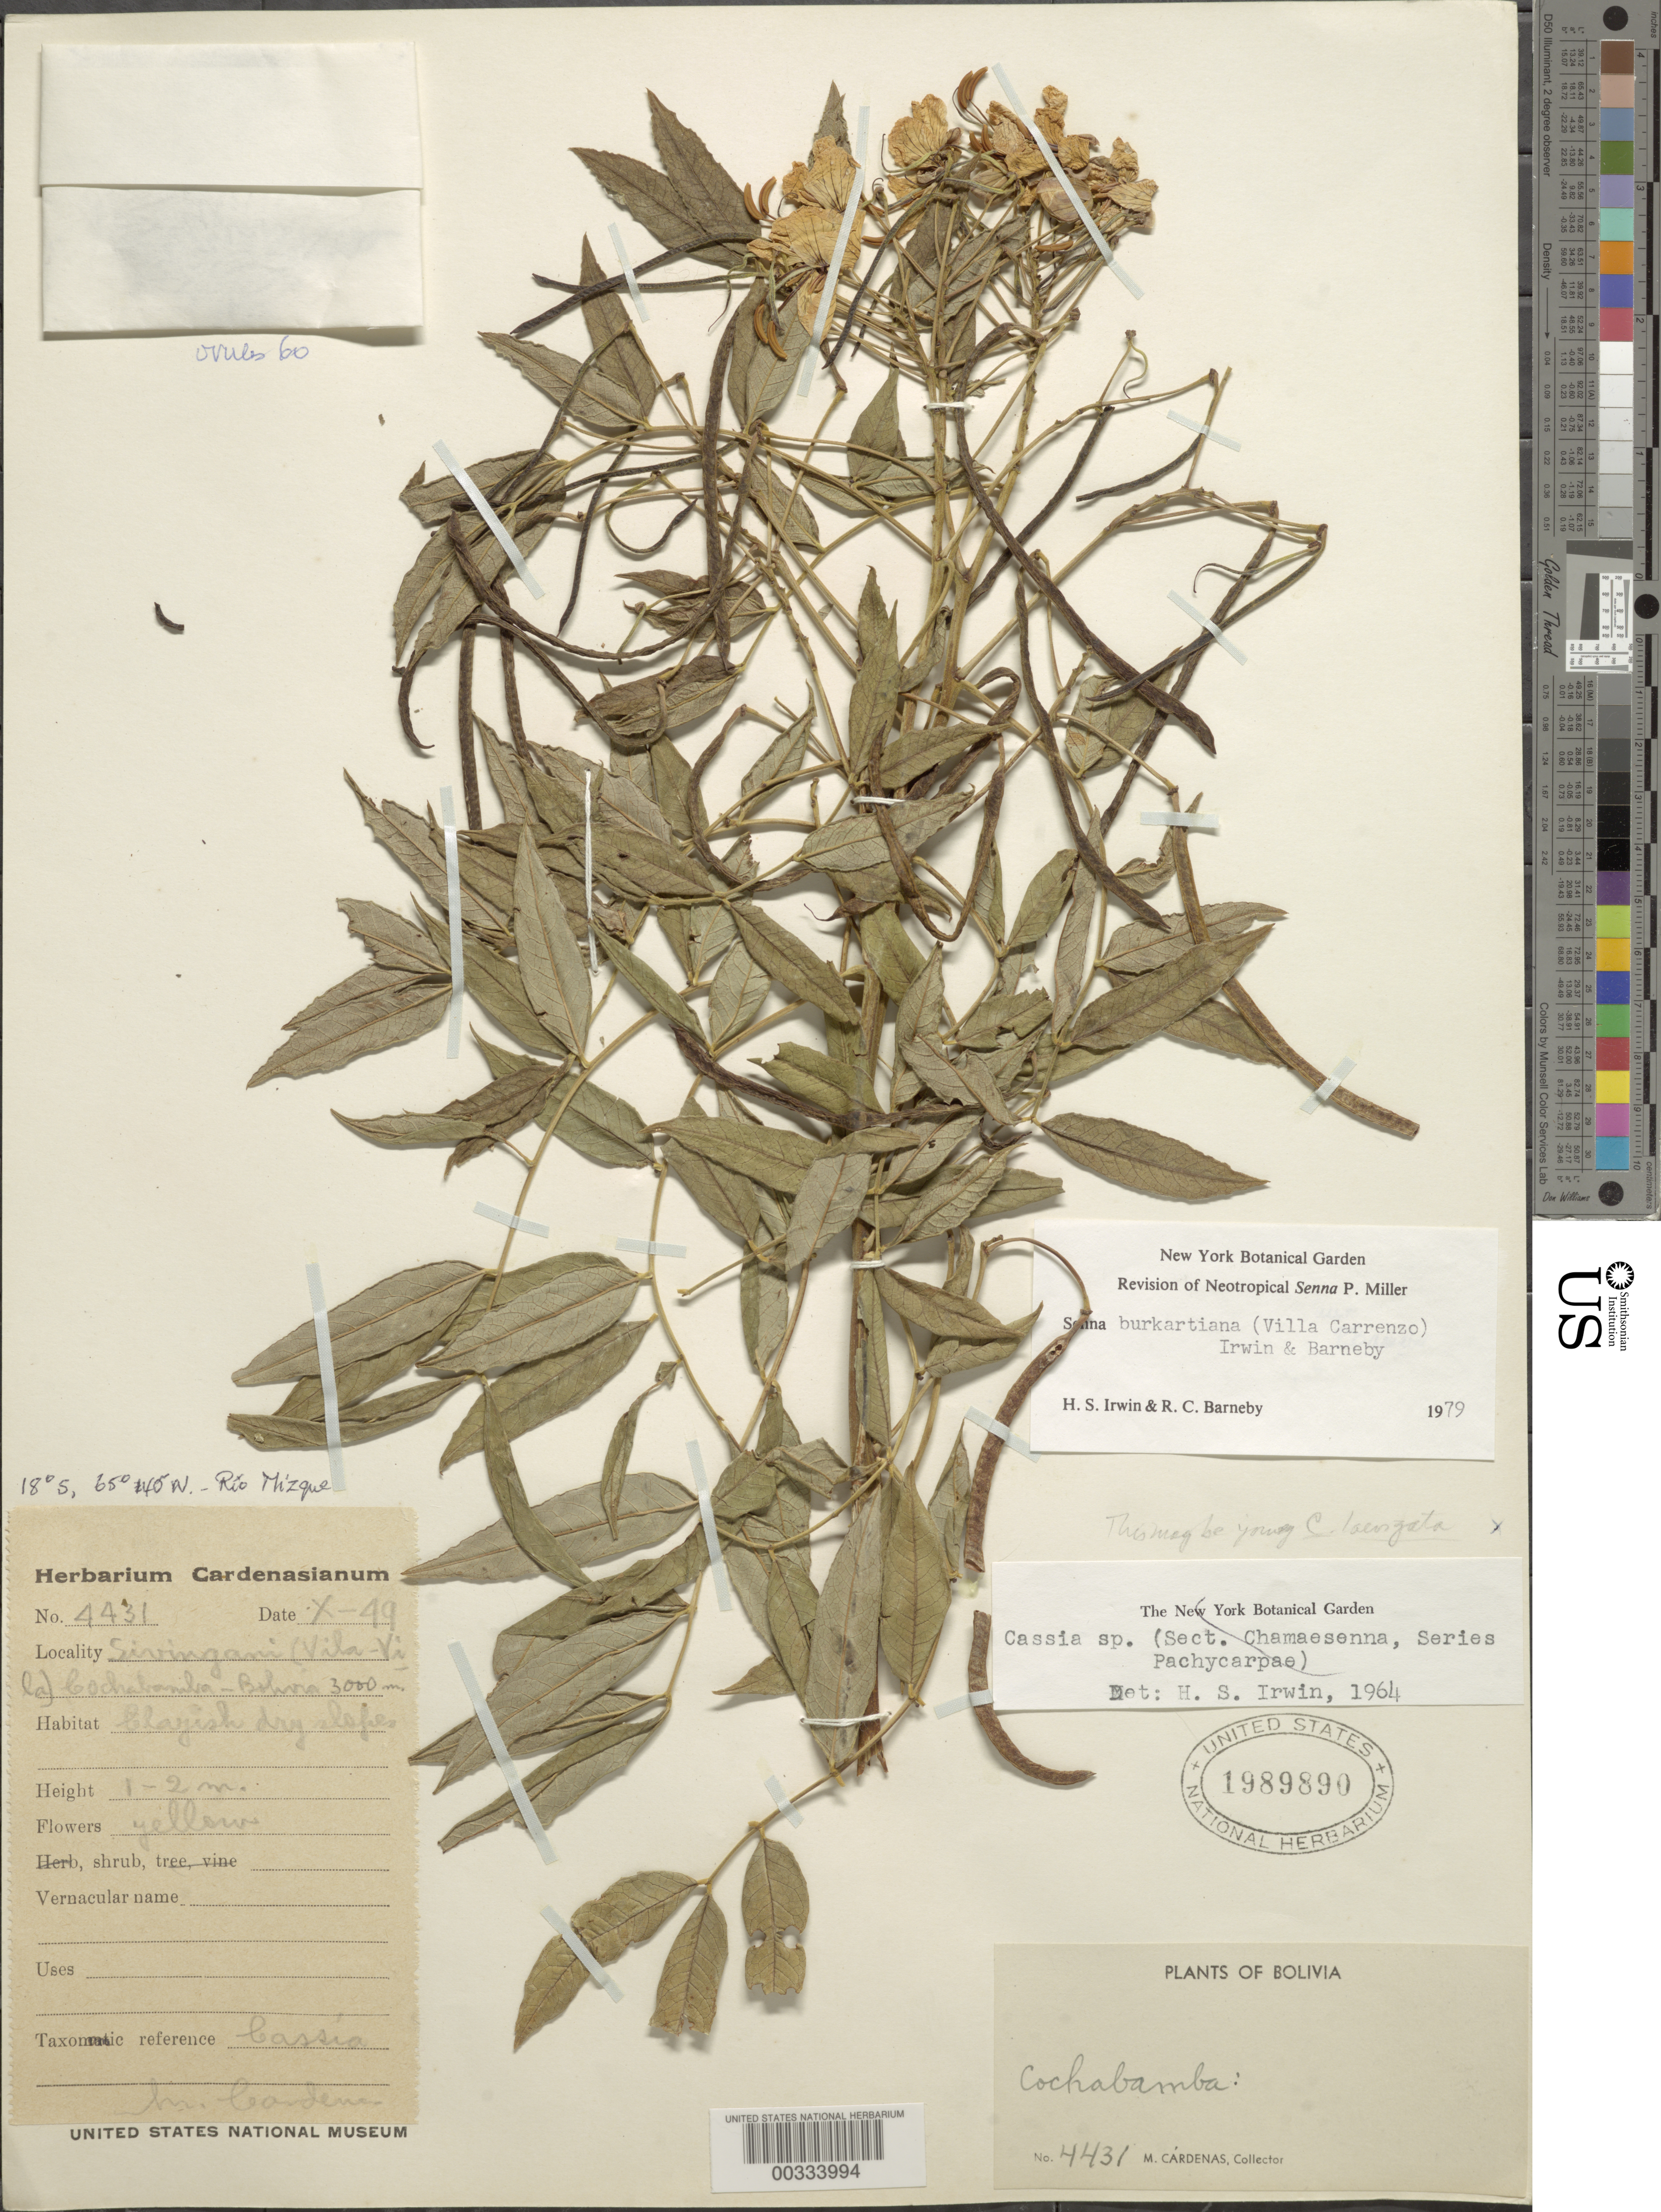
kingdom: Plantae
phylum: Tracheophyta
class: Magnoliopsida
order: Fabales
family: Fabaceae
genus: Senna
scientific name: Senna burkartiana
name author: (Villa) H.S. Irwin & Barneby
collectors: M. Cárdenas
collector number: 4431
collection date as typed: Oct 1949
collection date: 1949-10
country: Bolivia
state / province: Cochabamba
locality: Sivingani (Vila-Vila)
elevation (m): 3000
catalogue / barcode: US 1989890